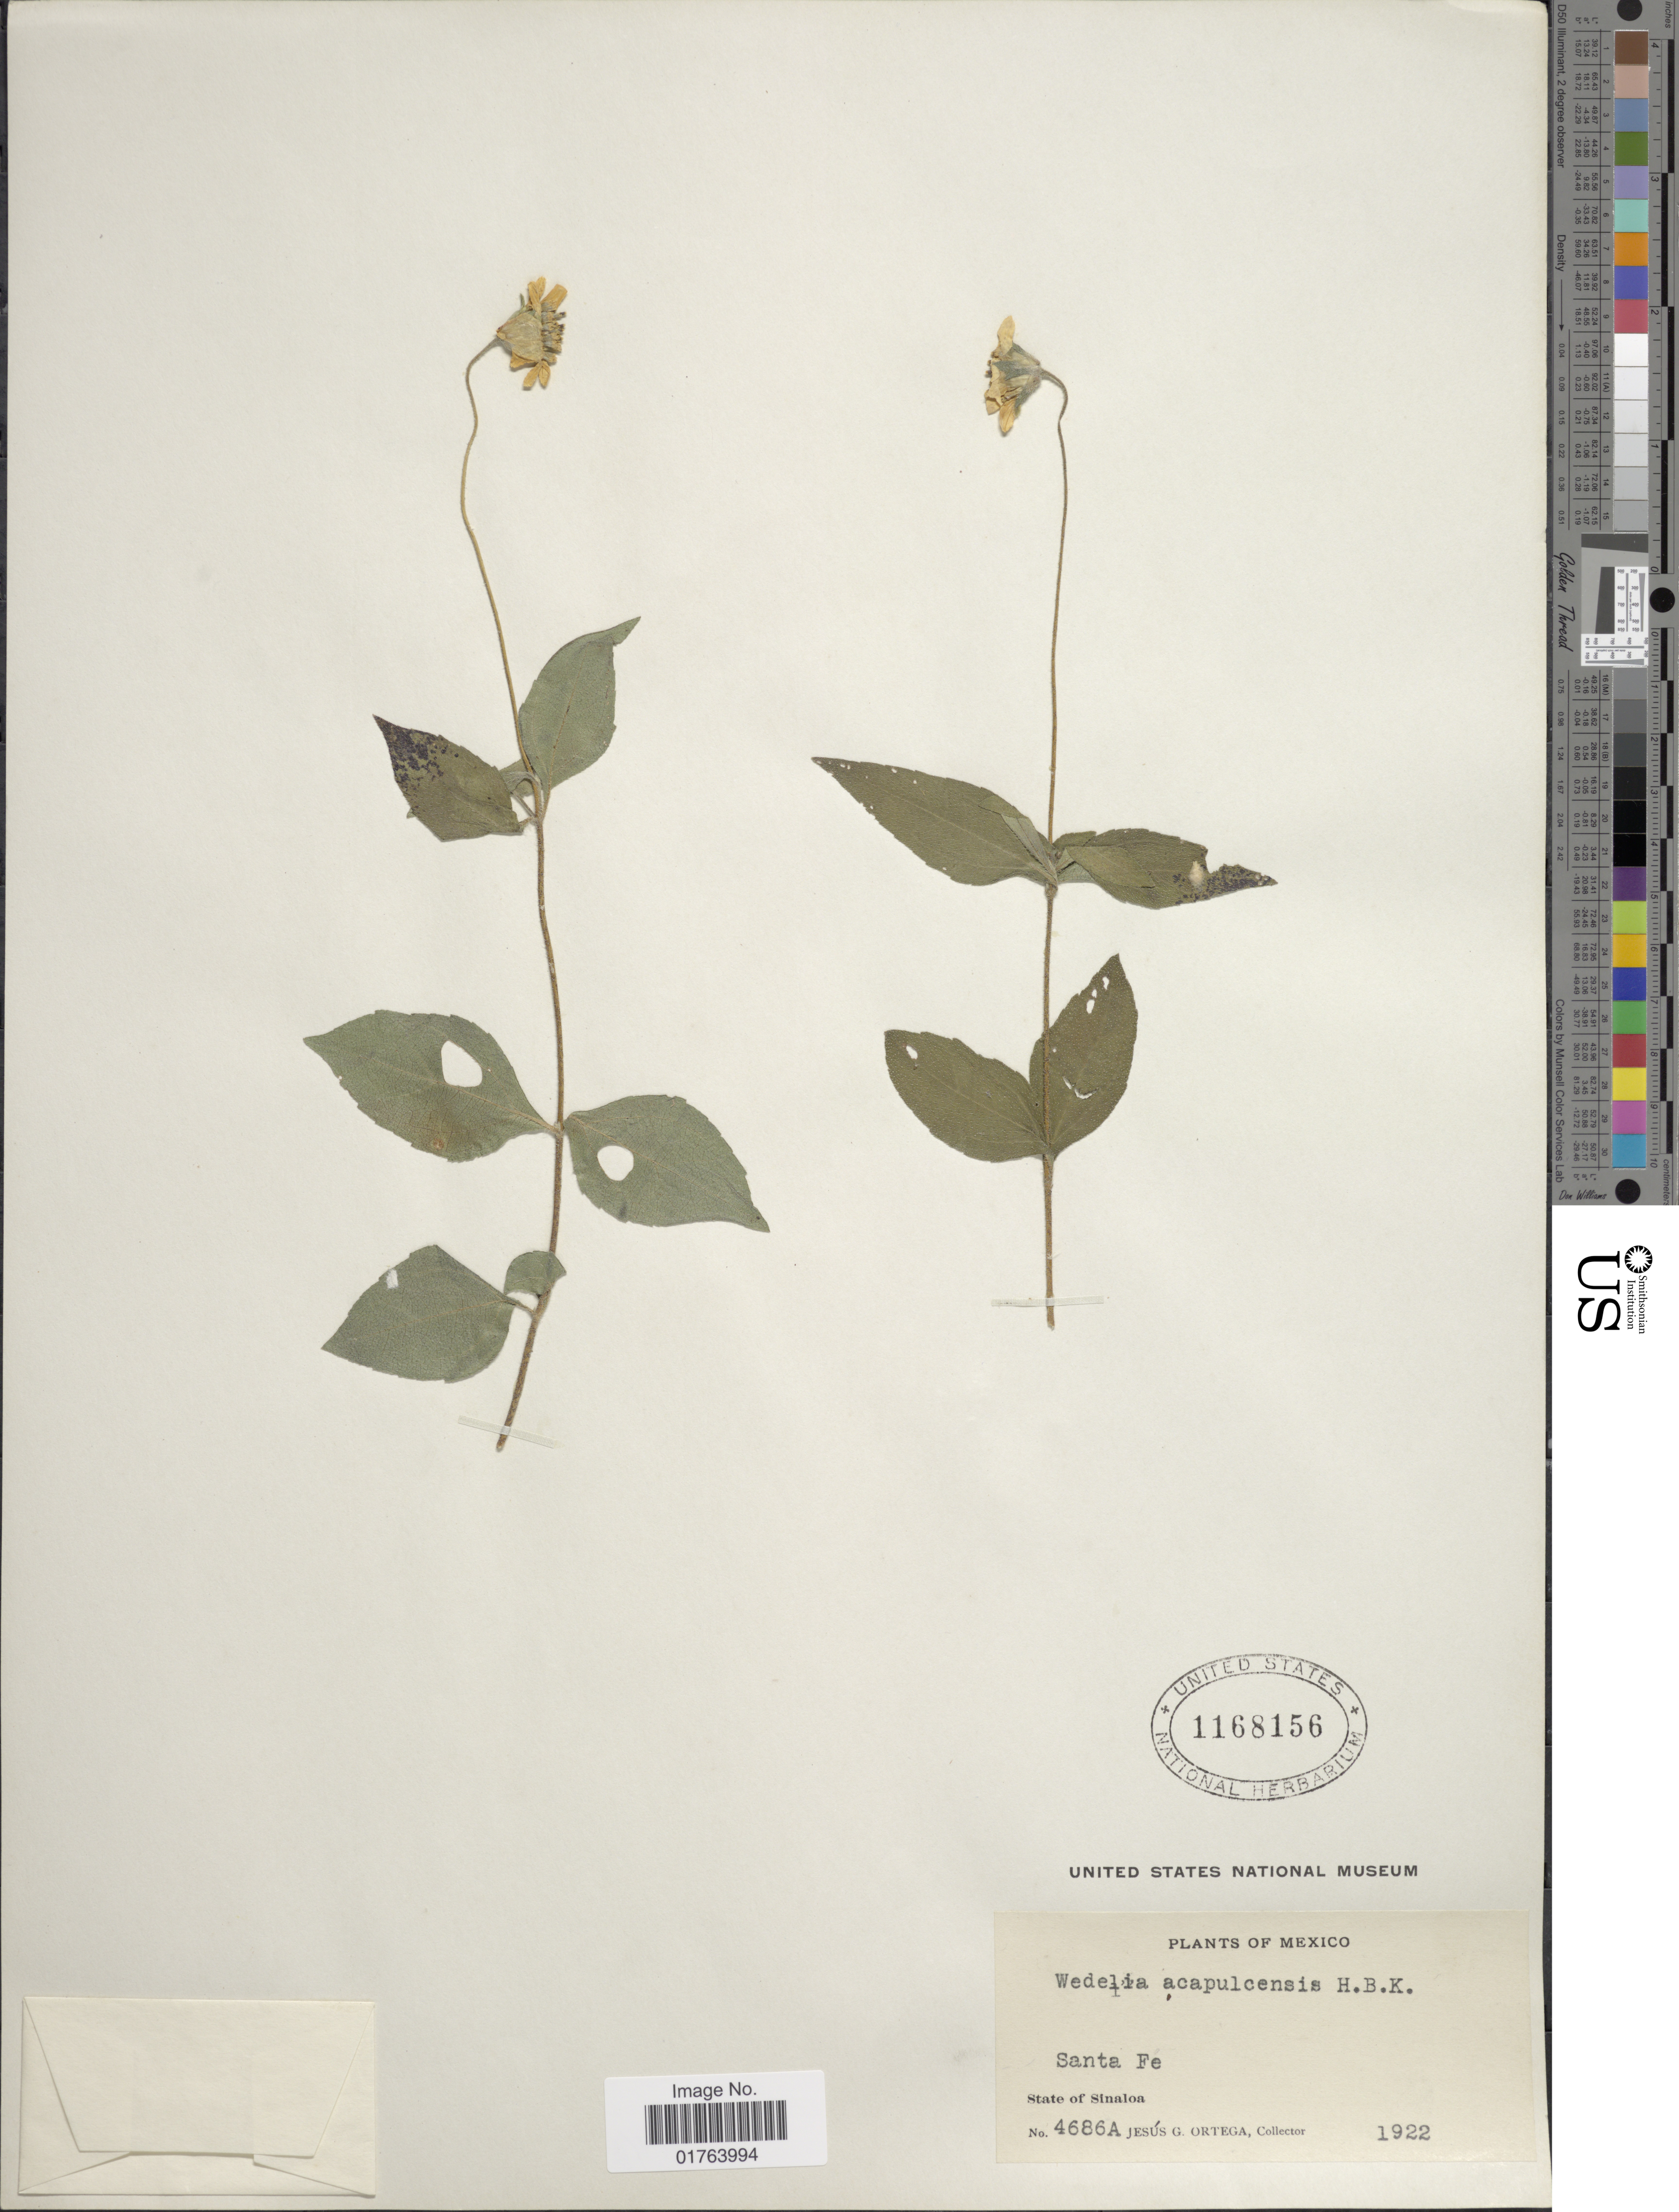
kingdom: Plantae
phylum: Tracheophyta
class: Magnoliopsida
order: Asterales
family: Asteraceae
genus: Wedelia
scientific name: Wedelia acapulcensis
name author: Kunth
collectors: J. Ortega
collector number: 4686A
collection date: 1922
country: Mexico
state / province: Sinaloa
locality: Santa Fe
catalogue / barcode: US 1168156